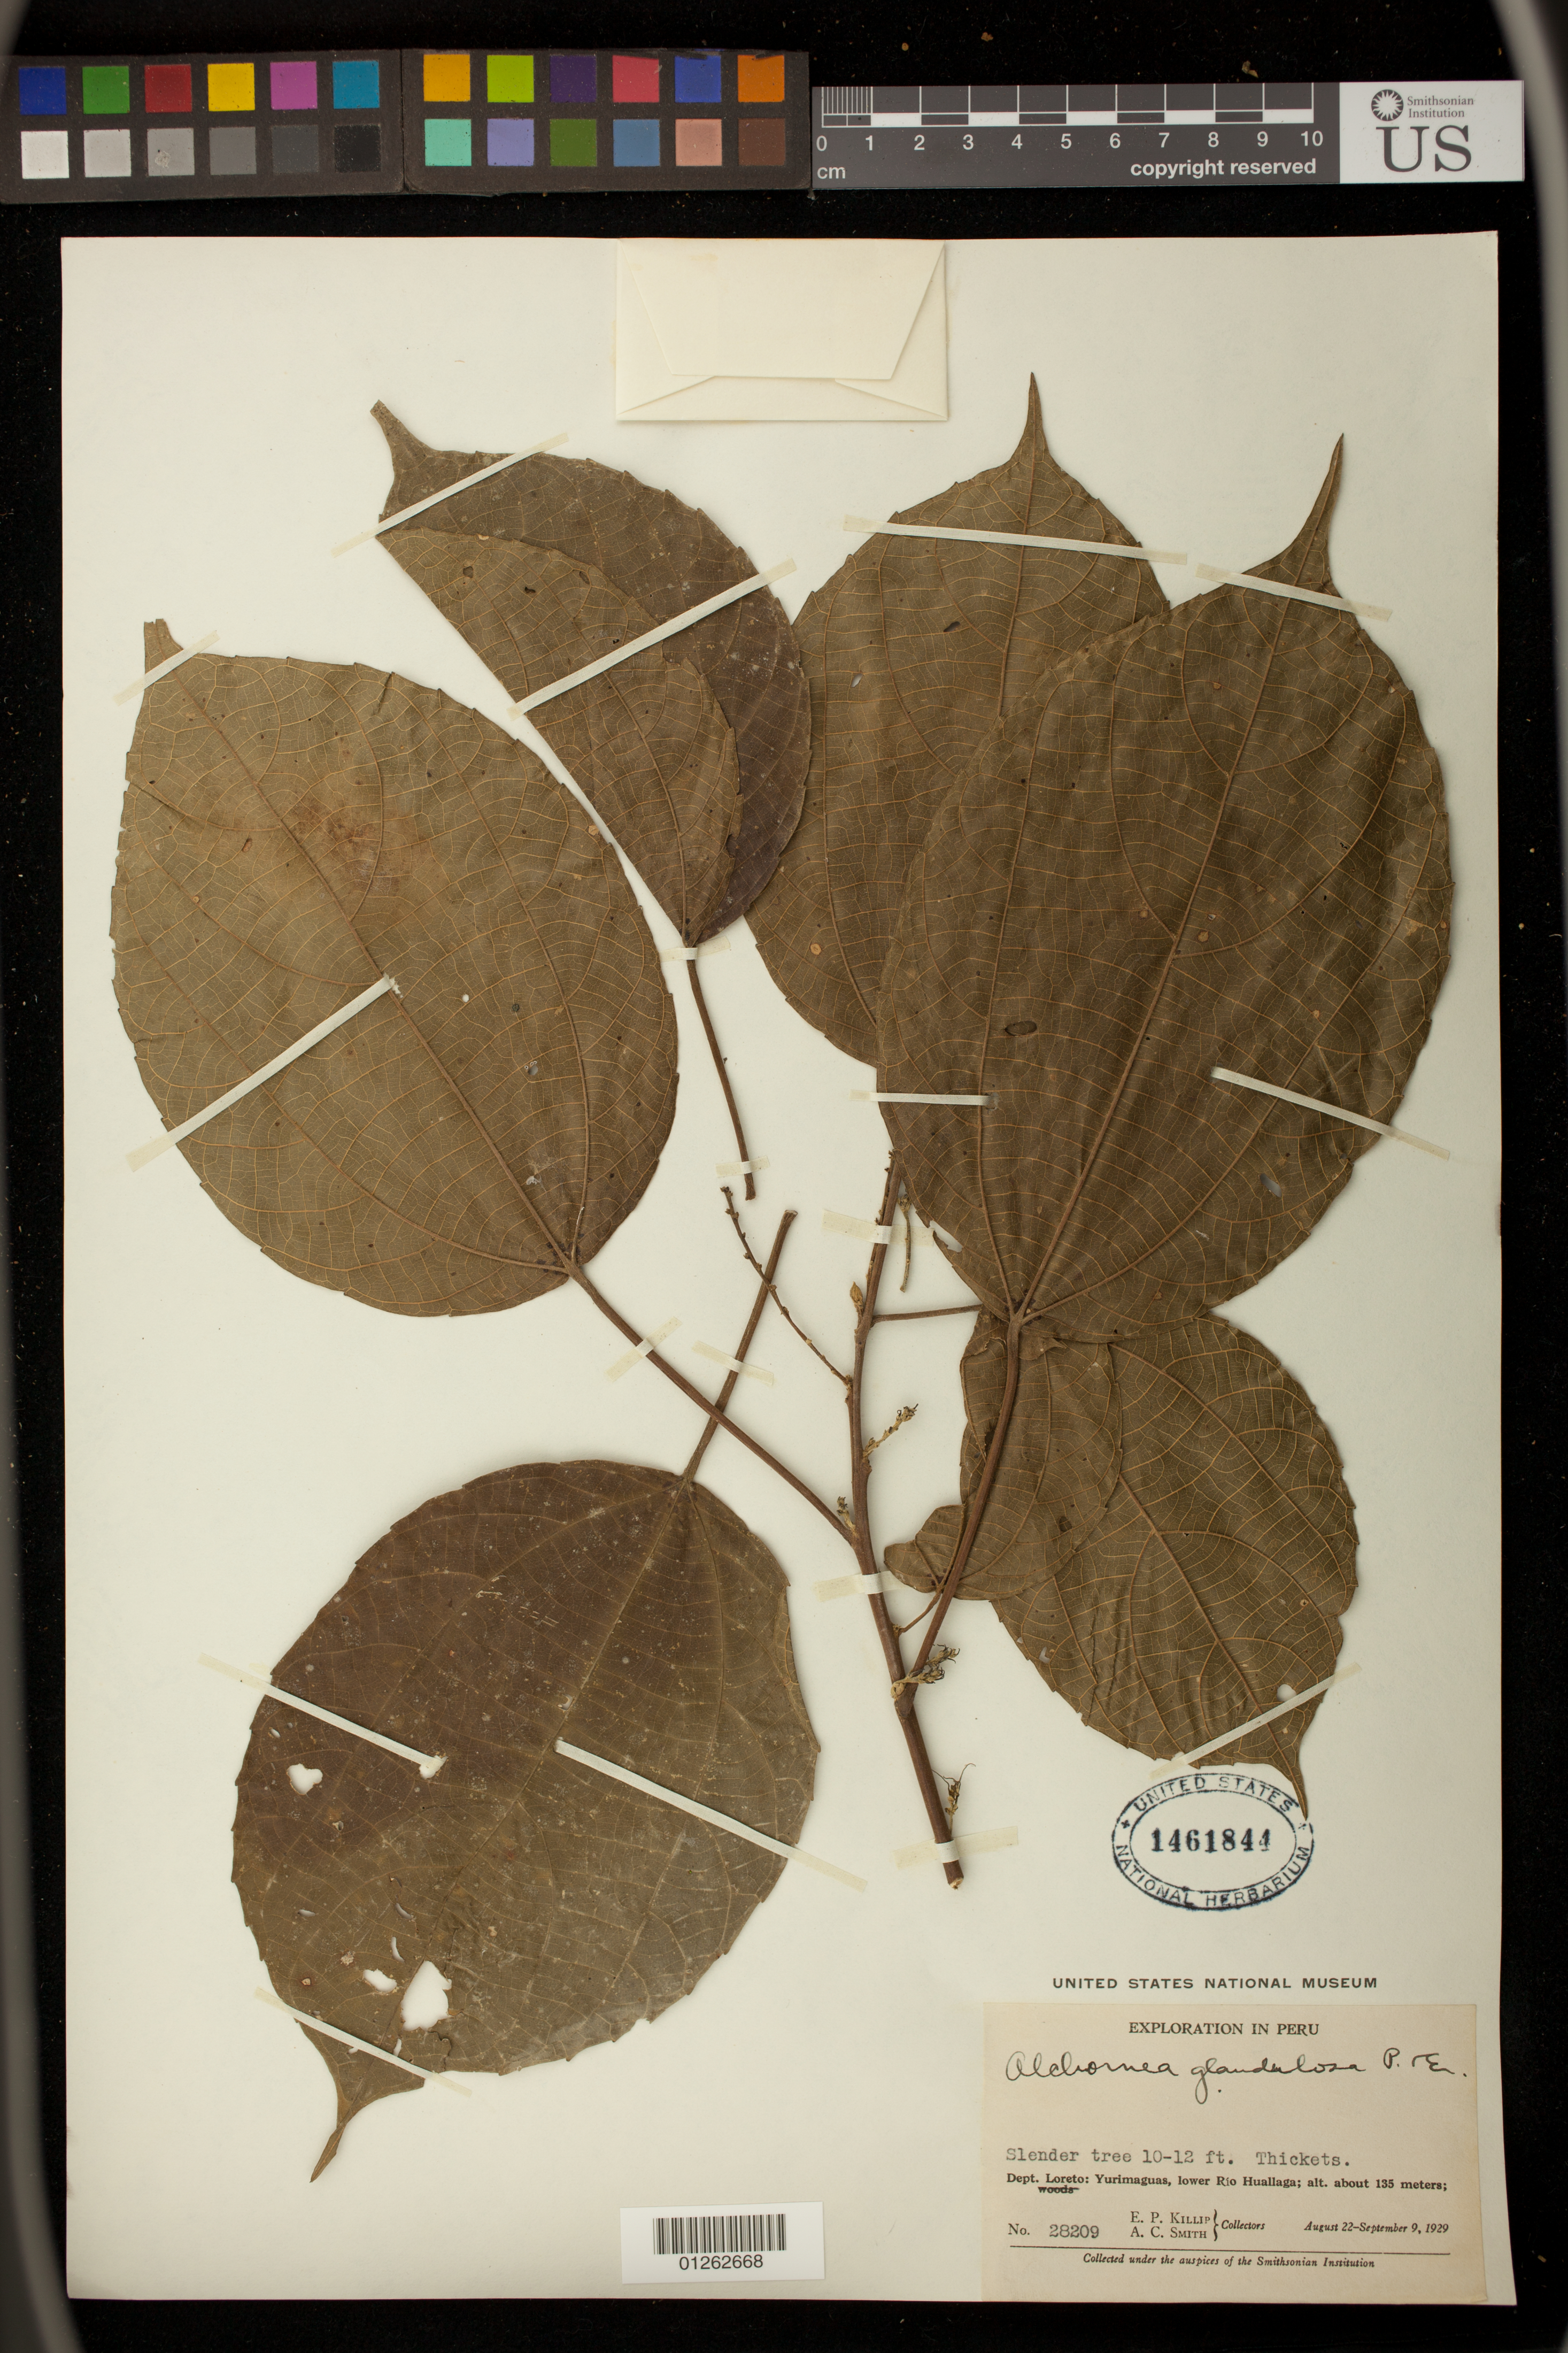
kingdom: Plantae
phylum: Tracheophyta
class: Magnoliopsida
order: Malpighiales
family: Euphorbiaceae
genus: Alchornea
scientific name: Alchornea glandulosa subsp. glandulosa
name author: Poepp.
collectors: E. P. Killip & A. C. Smith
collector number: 28209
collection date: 1929-08-22/1929-09-09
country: Peru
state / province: Loreto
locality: Yurimaguas, lower Rio Huallaga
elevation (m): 135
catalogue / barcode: US 1461844